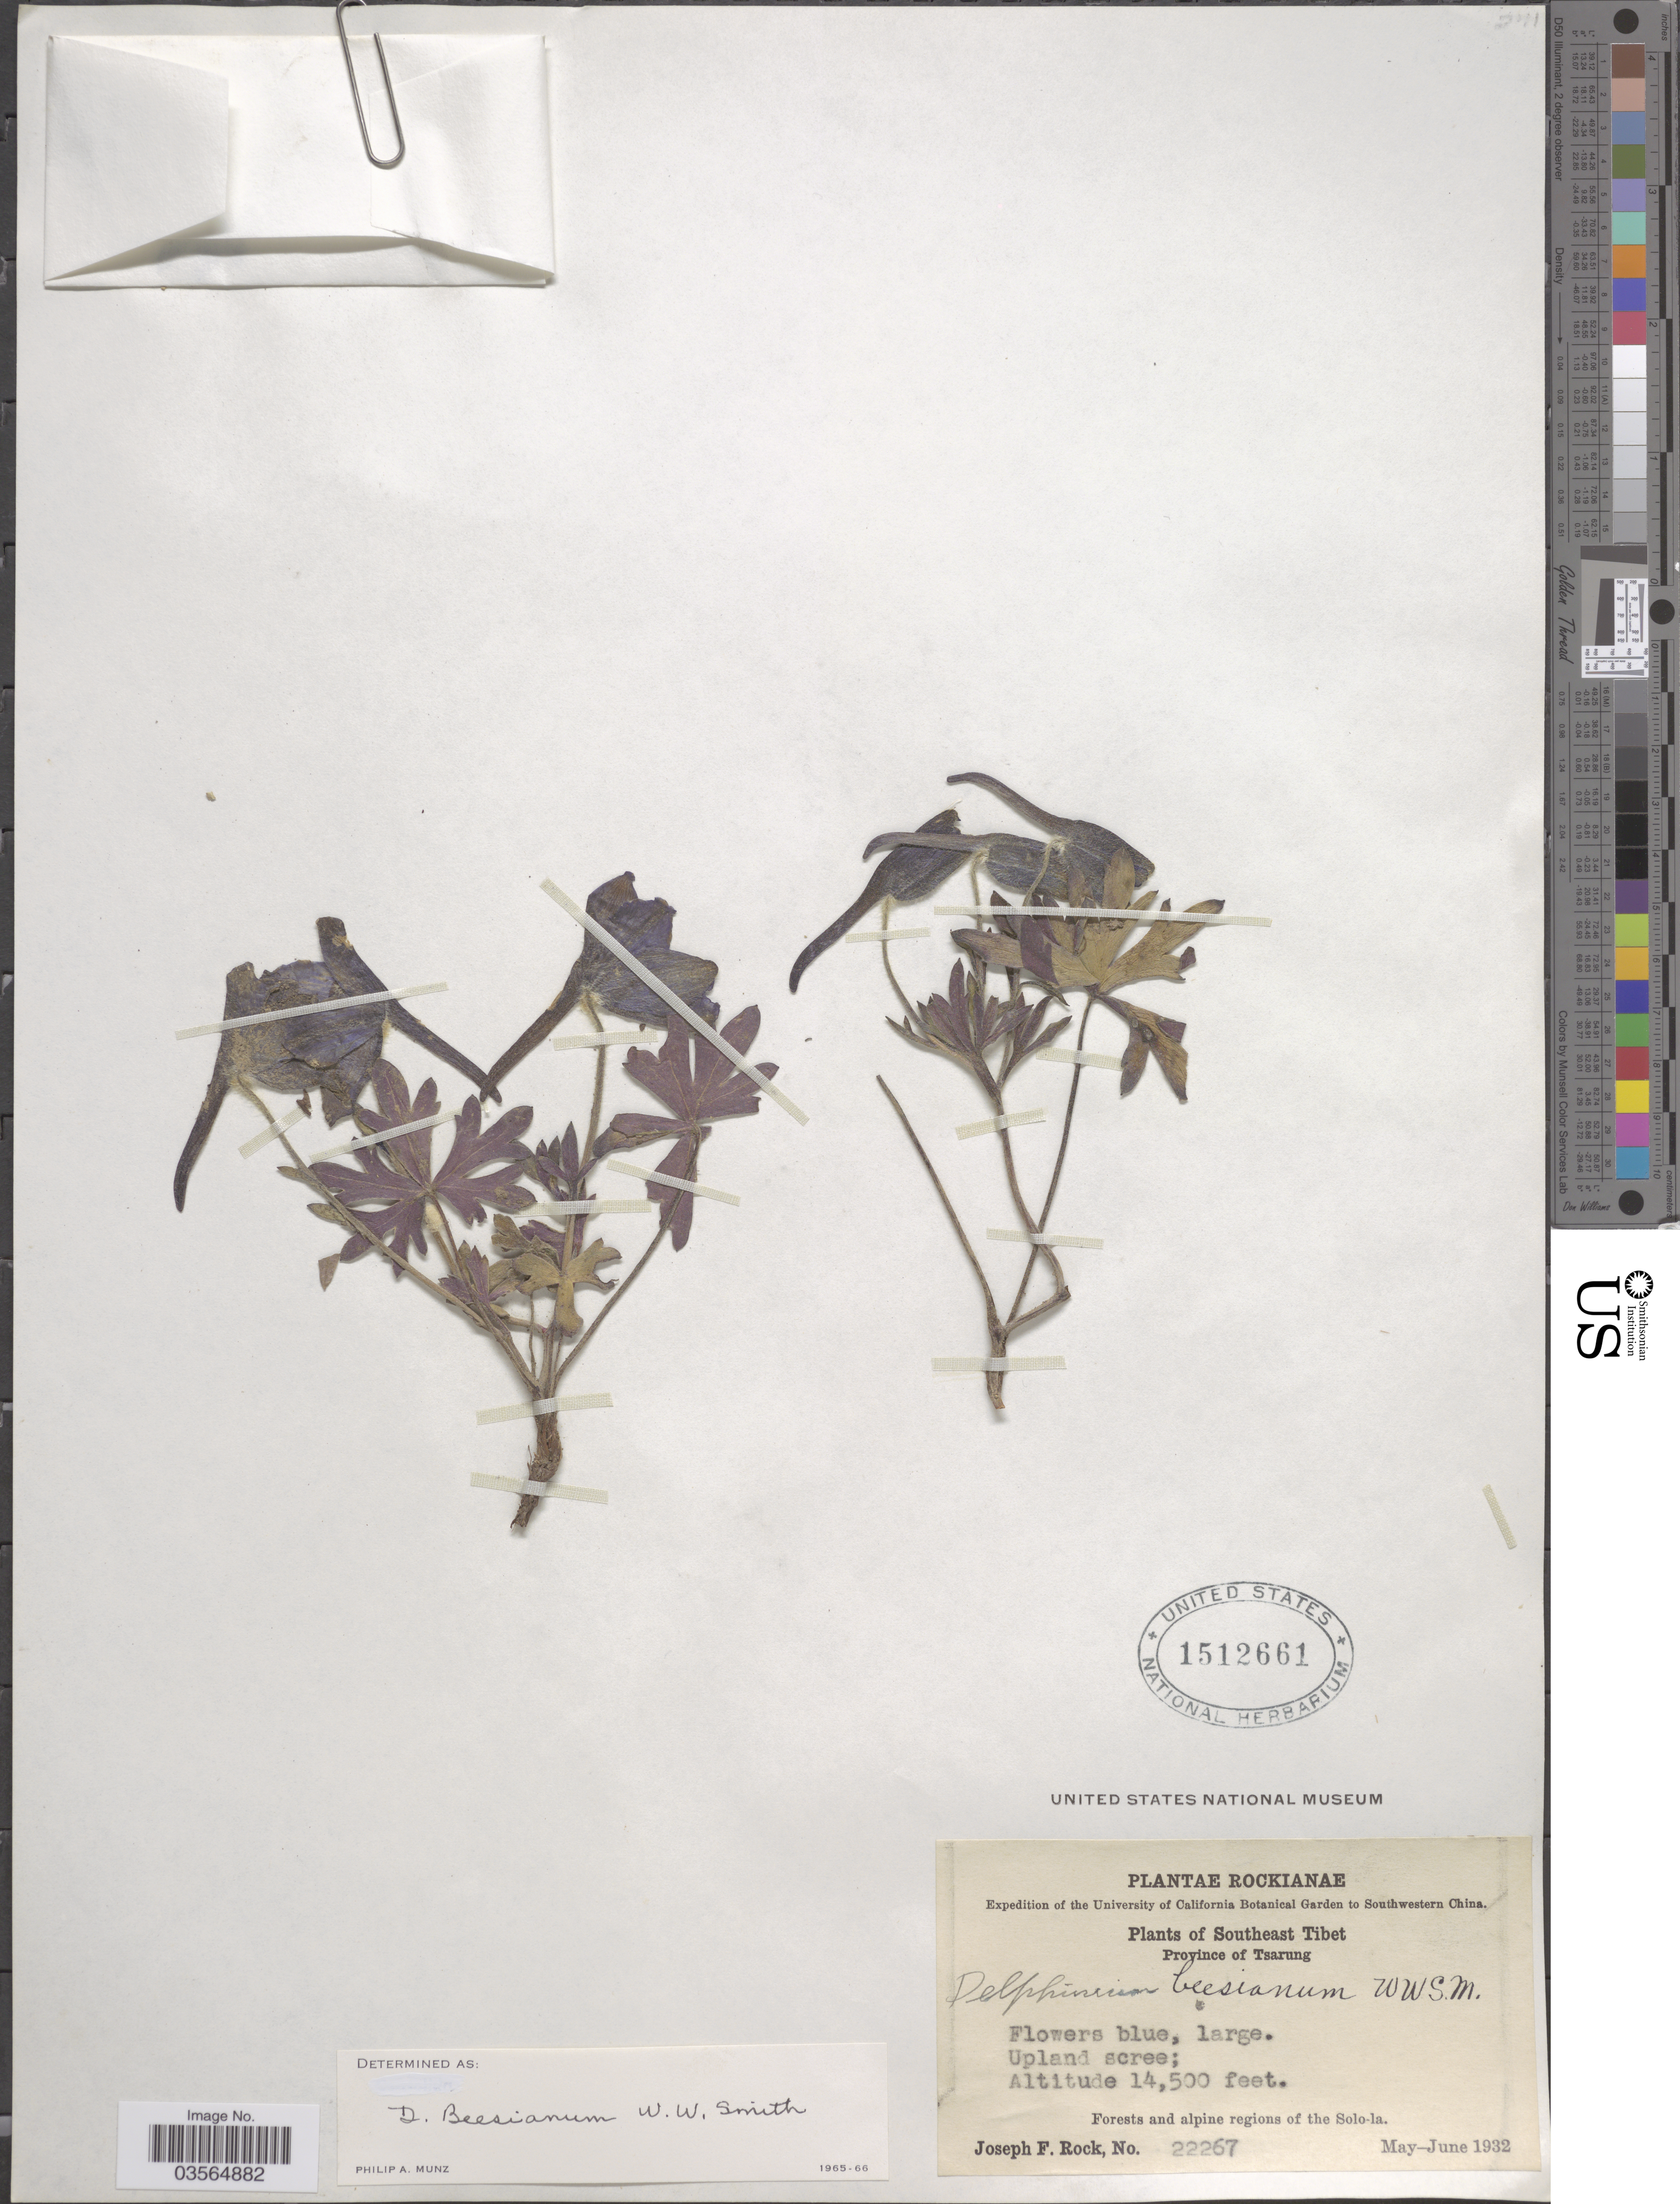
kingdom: Plantae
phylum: Tracheophyta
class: Magnoliopsida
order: Ranunculales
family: Ranunculaceae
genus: Delphinium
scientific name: Delphinium beesianum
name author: W.W. Sm.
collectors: J. F. Rock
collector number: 22267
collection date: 1932-05/1932-06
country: China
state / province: Xizang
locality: Rockianae. Southwestern China. Southeast Tibet. Province of Tsarung. Forests and alpine regions of the Solo-la.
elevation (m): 4420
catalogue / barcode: US 1512661